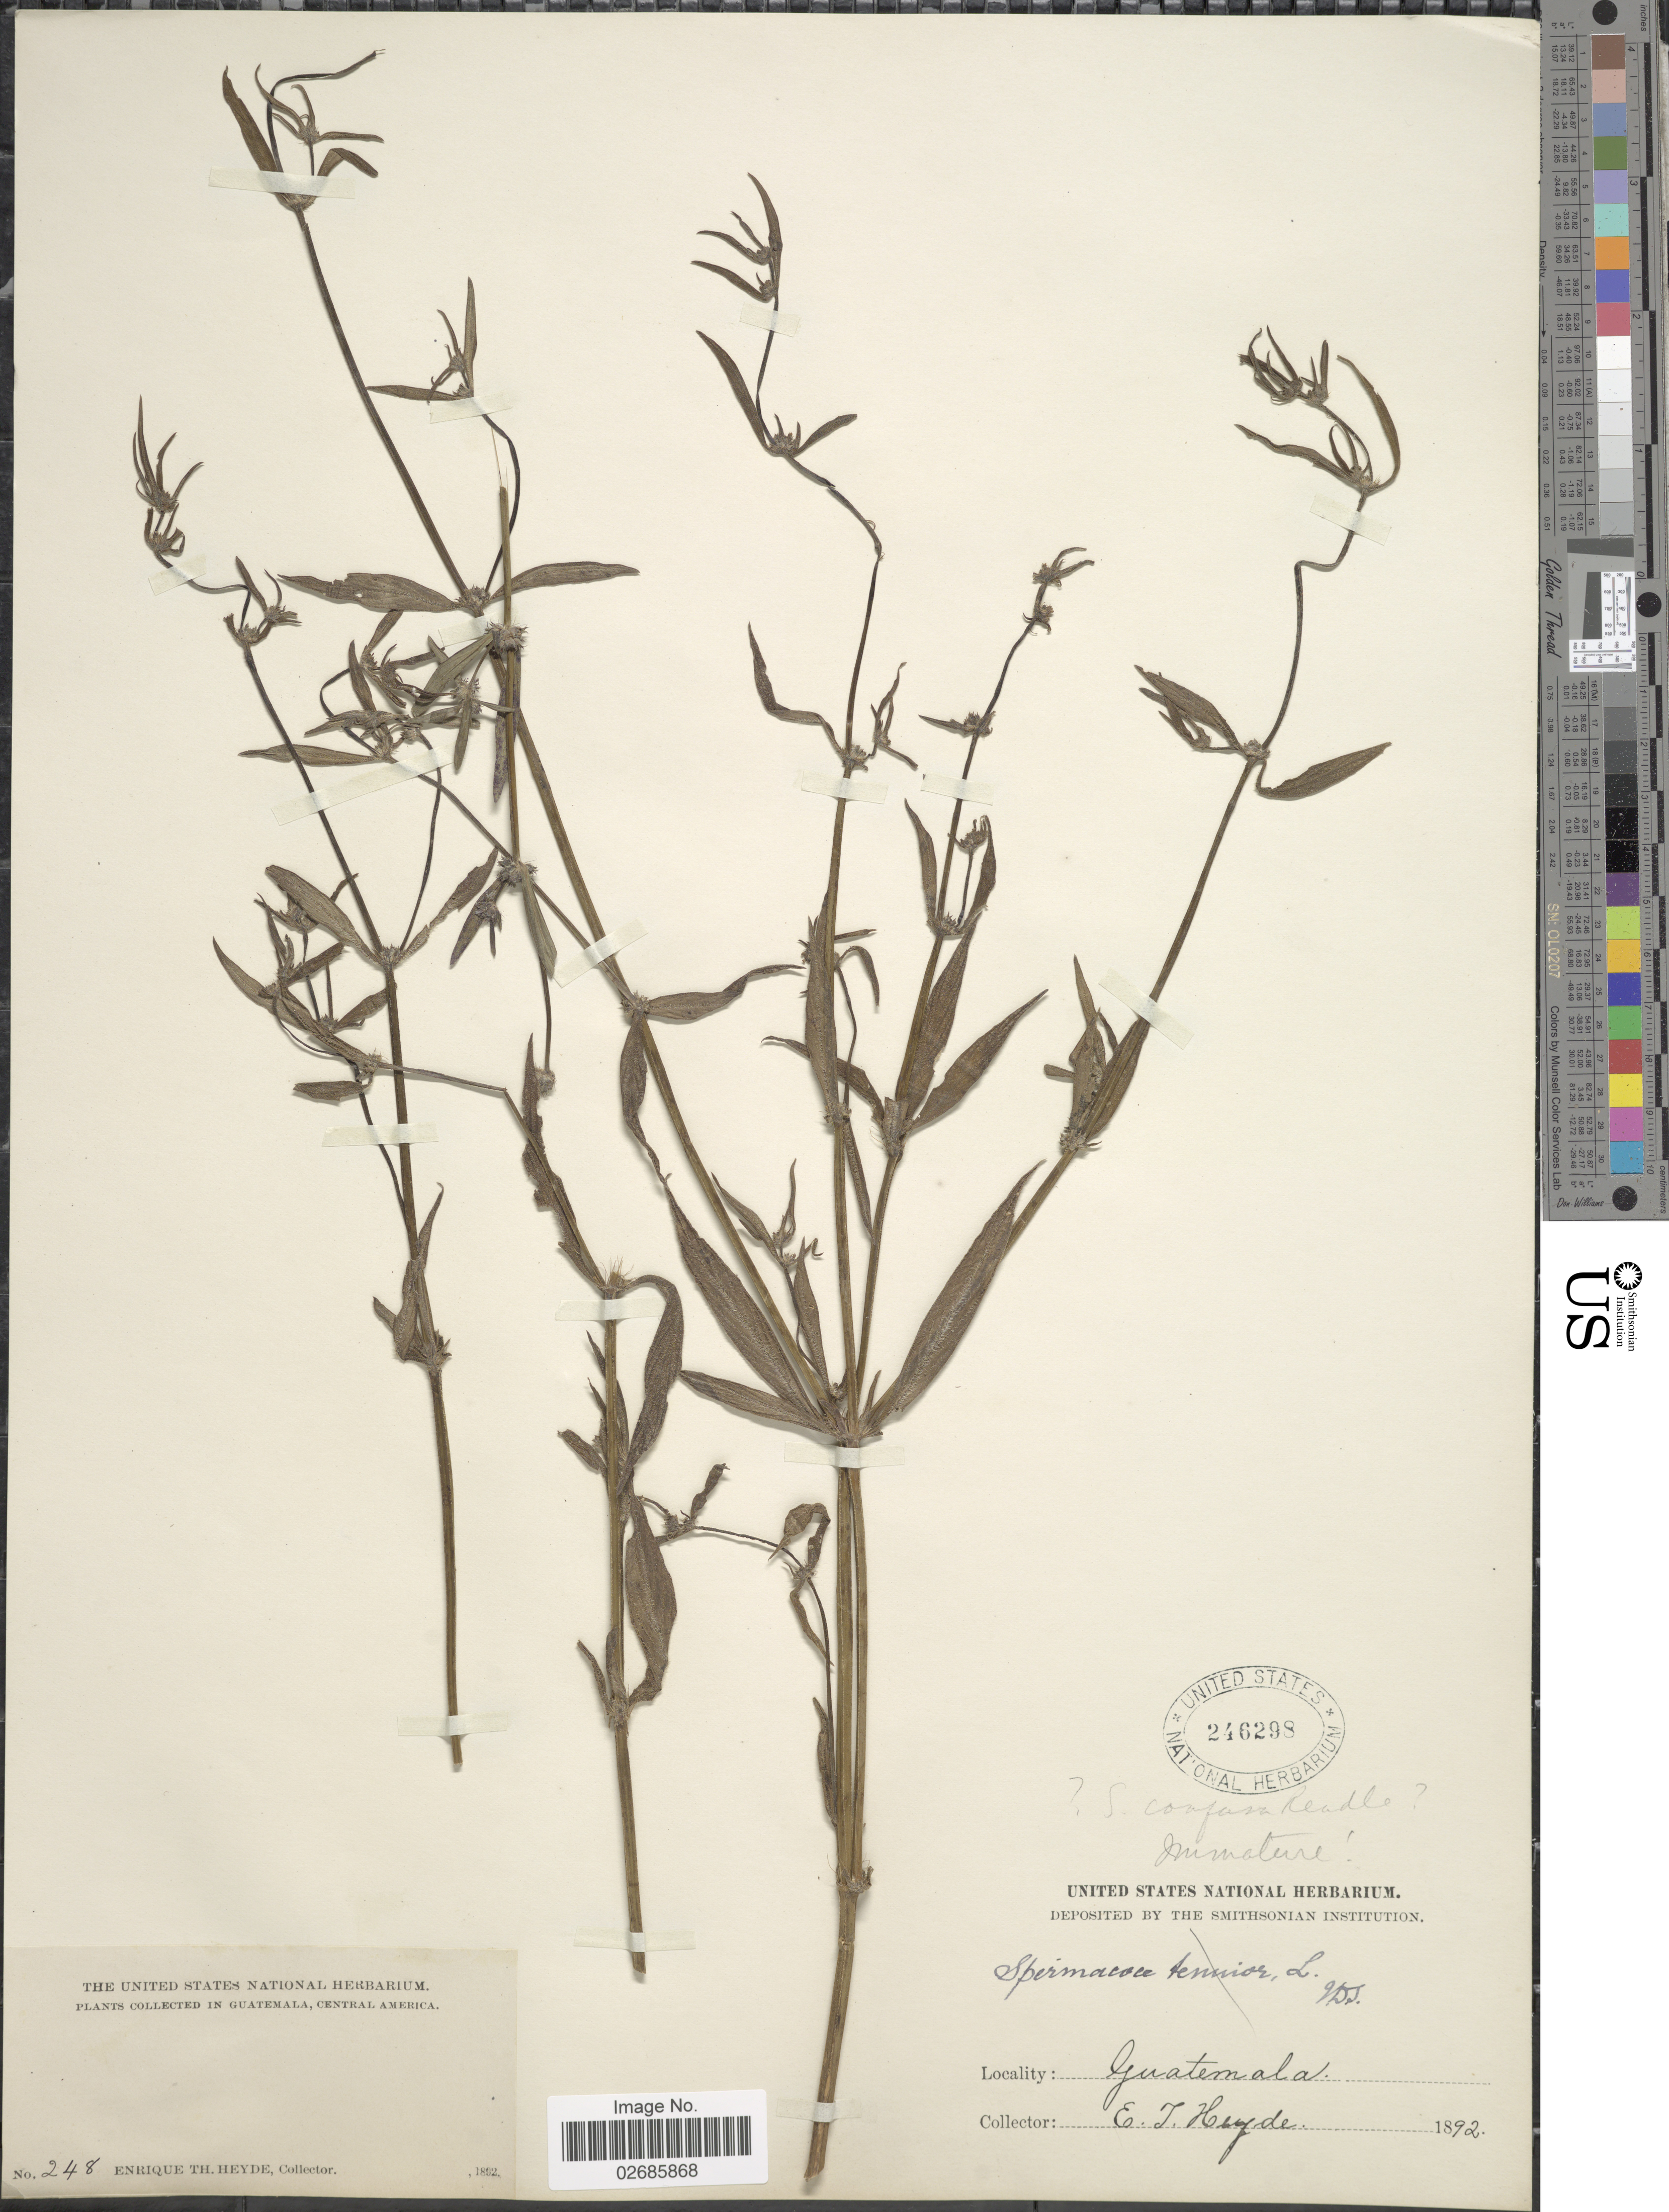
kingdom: Plantae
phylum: Tracheophyta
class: Magnoliopsida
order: Gentianales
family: Rubiaceae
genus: Borreria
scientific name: Borreria sp.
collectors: E. T. Heyde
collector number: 248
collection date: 1892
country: Guatemala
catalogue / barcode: US 246298